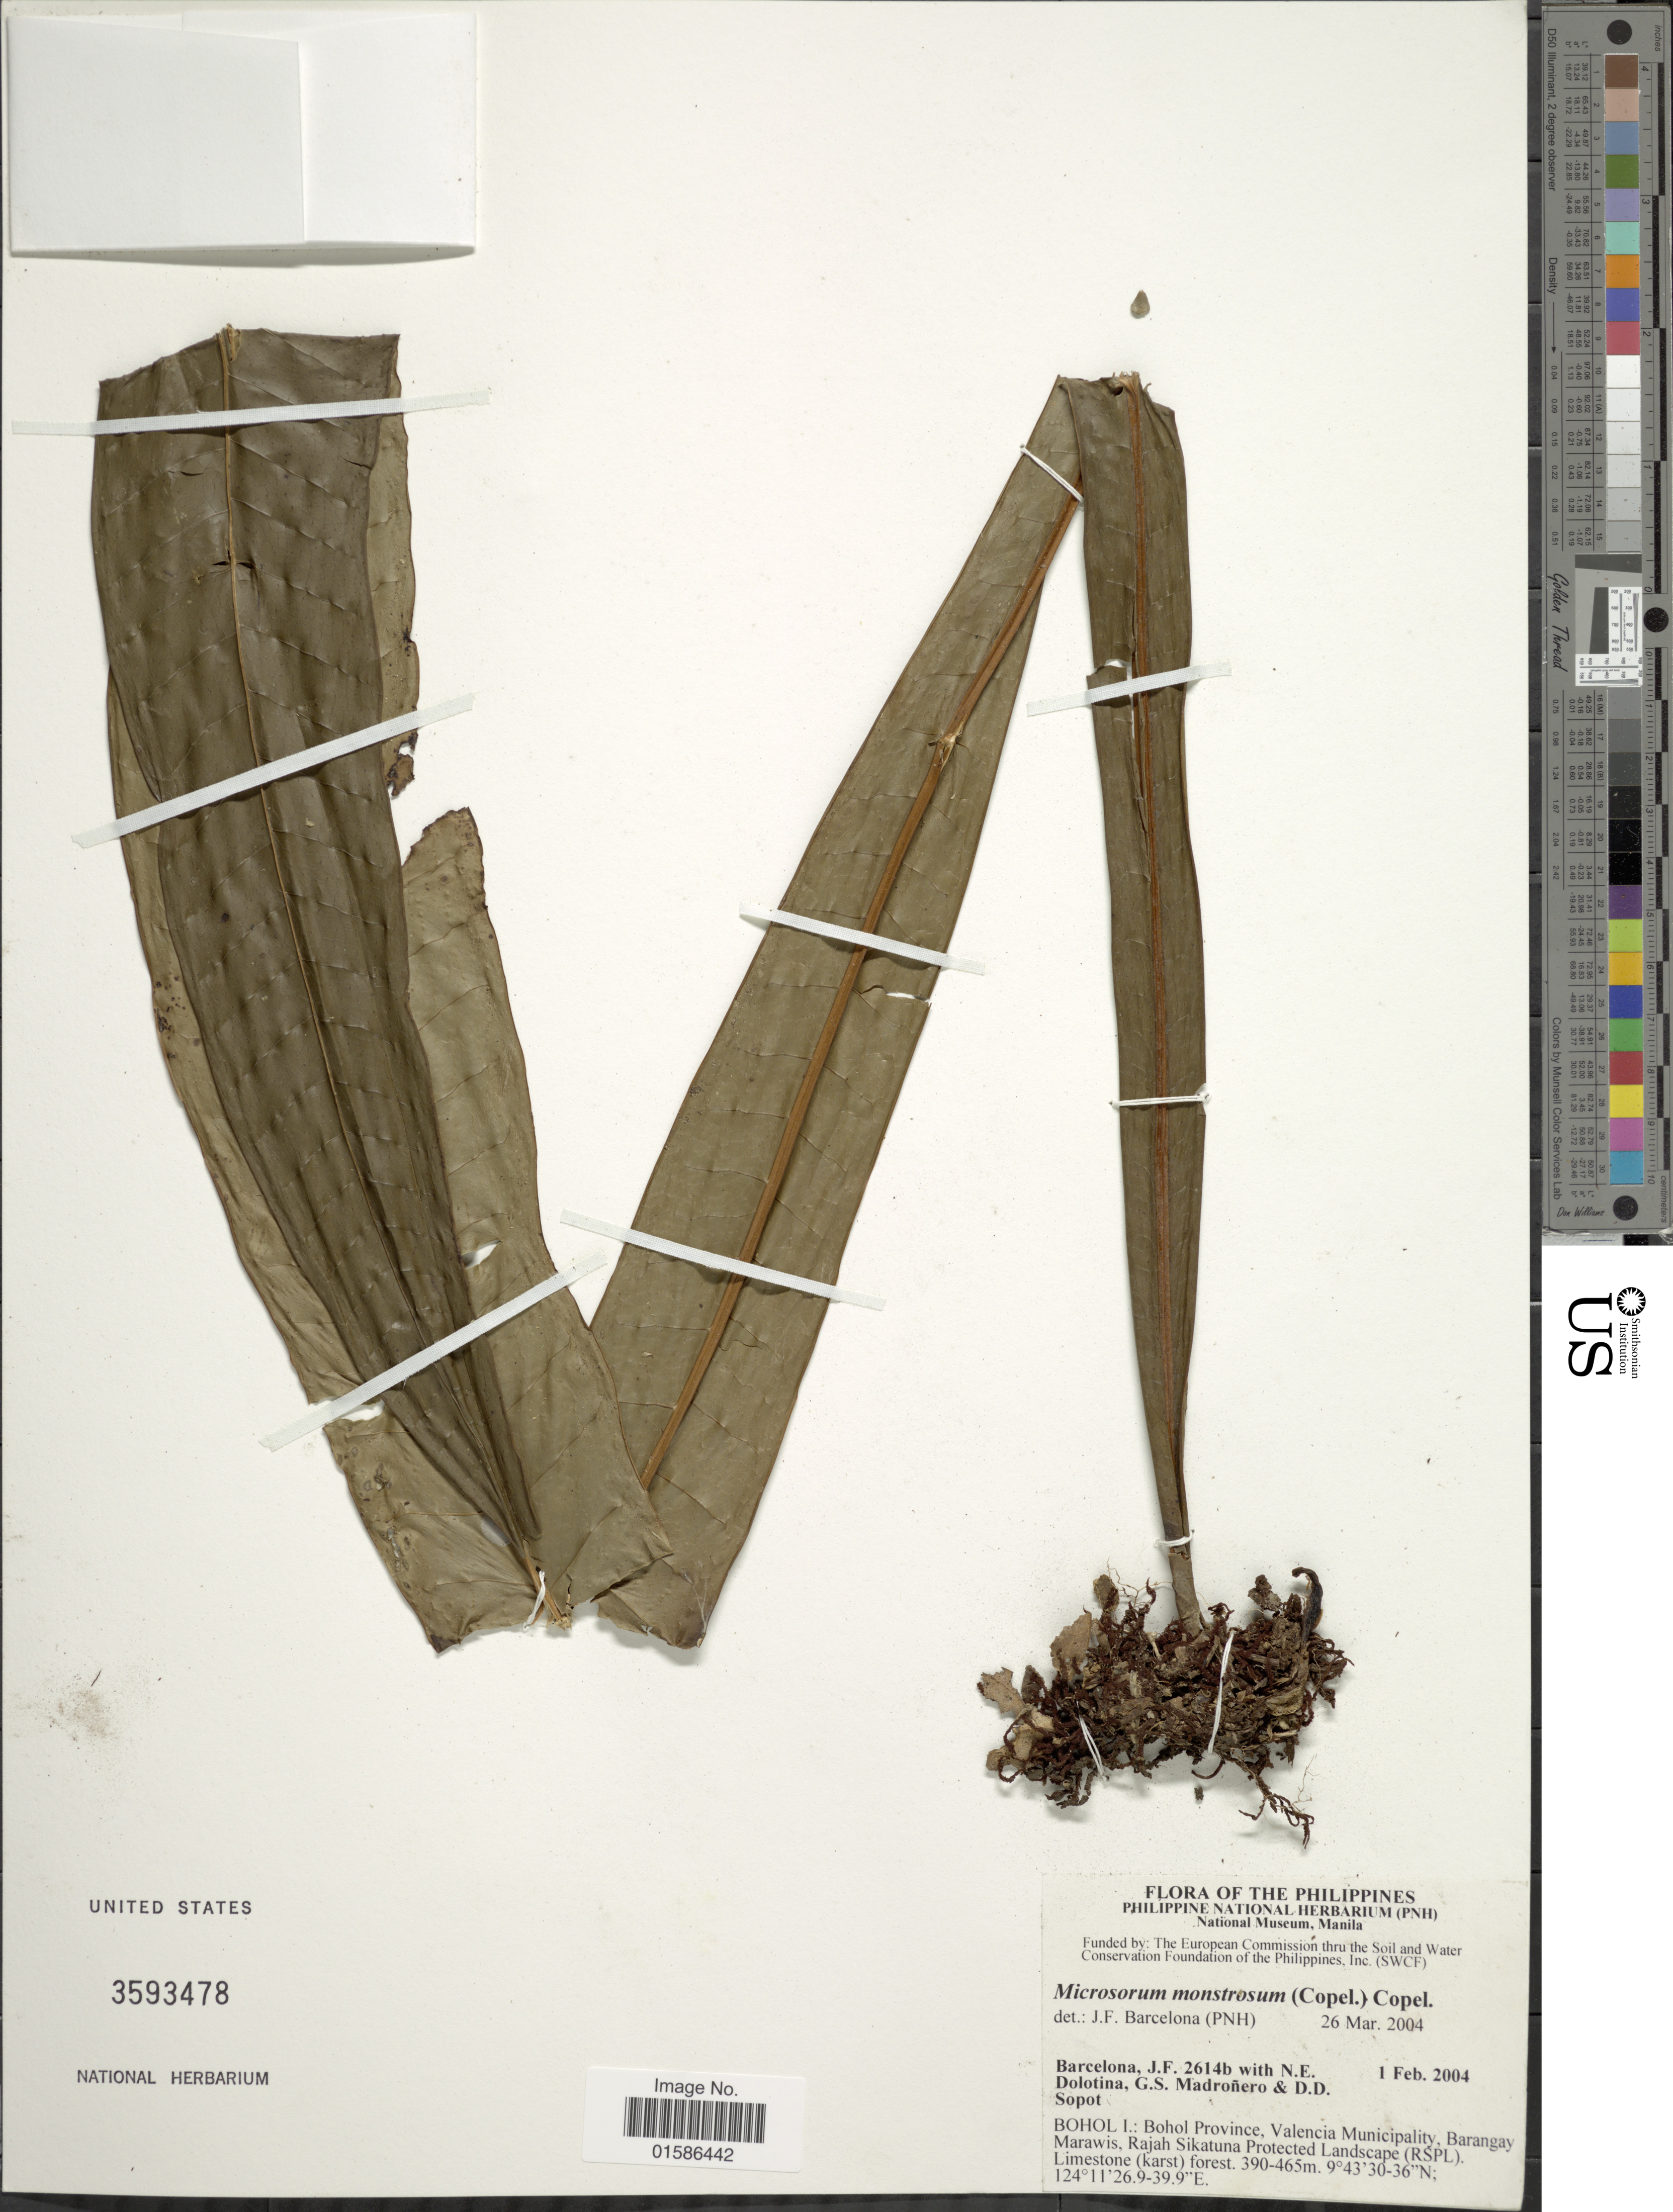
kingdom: Plantae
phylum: Tracheophyta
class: Polypodiopsida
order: Polypodiales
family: Polypodiaceae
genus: Microsorum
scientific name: Microsorum monstrosum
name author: (Copel.) Copel.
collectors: J. F. Barcelona, N. Dolotina, G. Madroñero & D. Sopot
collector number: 2614b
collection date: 2004-02-01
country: Philippines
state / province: Central Visayas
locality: Bohol I: Bohol Province, Valencia Municipality, Barangay Marawis, Rajah Sikatuna Protected Landscape (RSPL)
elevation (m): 390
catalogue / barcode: US 3593478